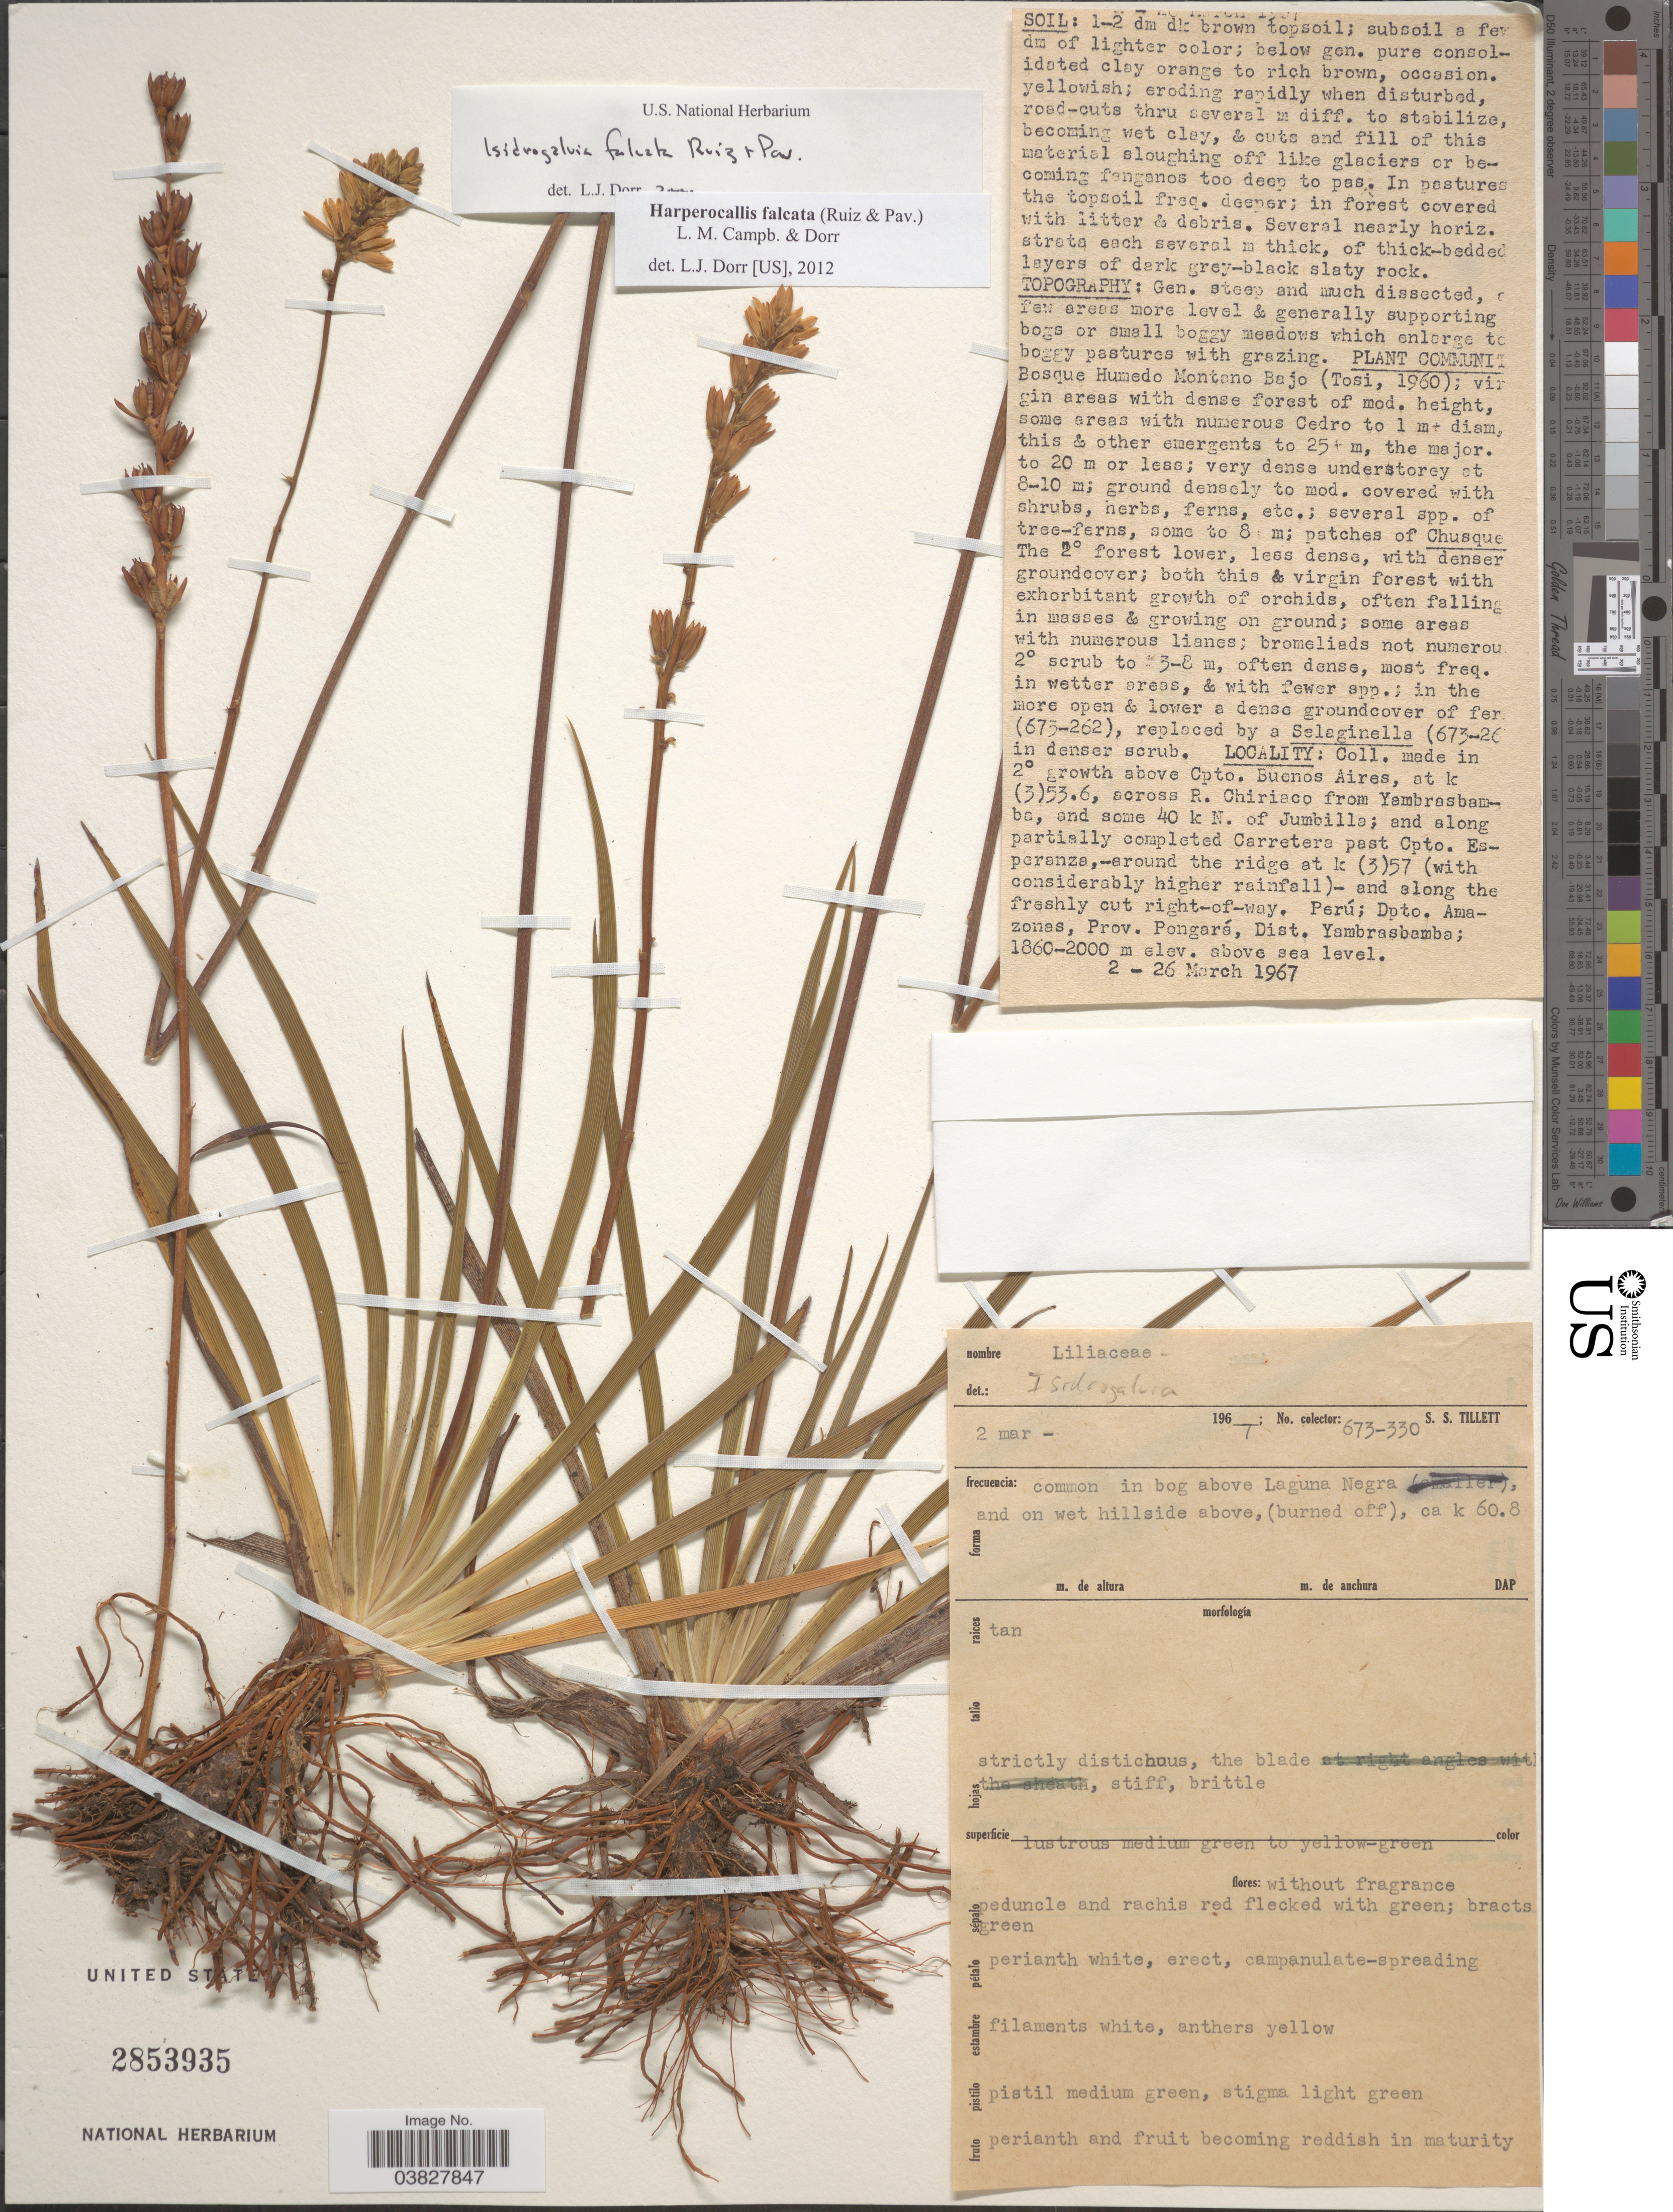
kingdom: Plantae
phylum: Tracheophyta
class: Liliopsida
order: Alismatales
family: Tofieldiaceae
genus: Harperocallis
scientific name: Harperocallis falcata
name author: (Ruiz & Pav.) L.M. Campb. & Dorr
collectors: S. S. Tillett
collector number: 673-330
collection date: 1967-03-02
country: Peru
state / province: Amazonas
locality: Above Cpto. Buenos Aires, at k (3)53.6, across R. Chiriaco from Yambrasbamba, and some 40 k N. of Jumbilla; and along partially completed Carretera past Cpto. Esperanza, -around the ridge at k (3)57 - and along the freshly cut right-of-way. Dpto. Amazonas, Prov. Pongará, Dist. Yambrasbamba. Above Laguna Negra and on wet hillside above, (burned off), ca k 60.8.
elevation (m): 1860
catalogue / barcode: US 2853935